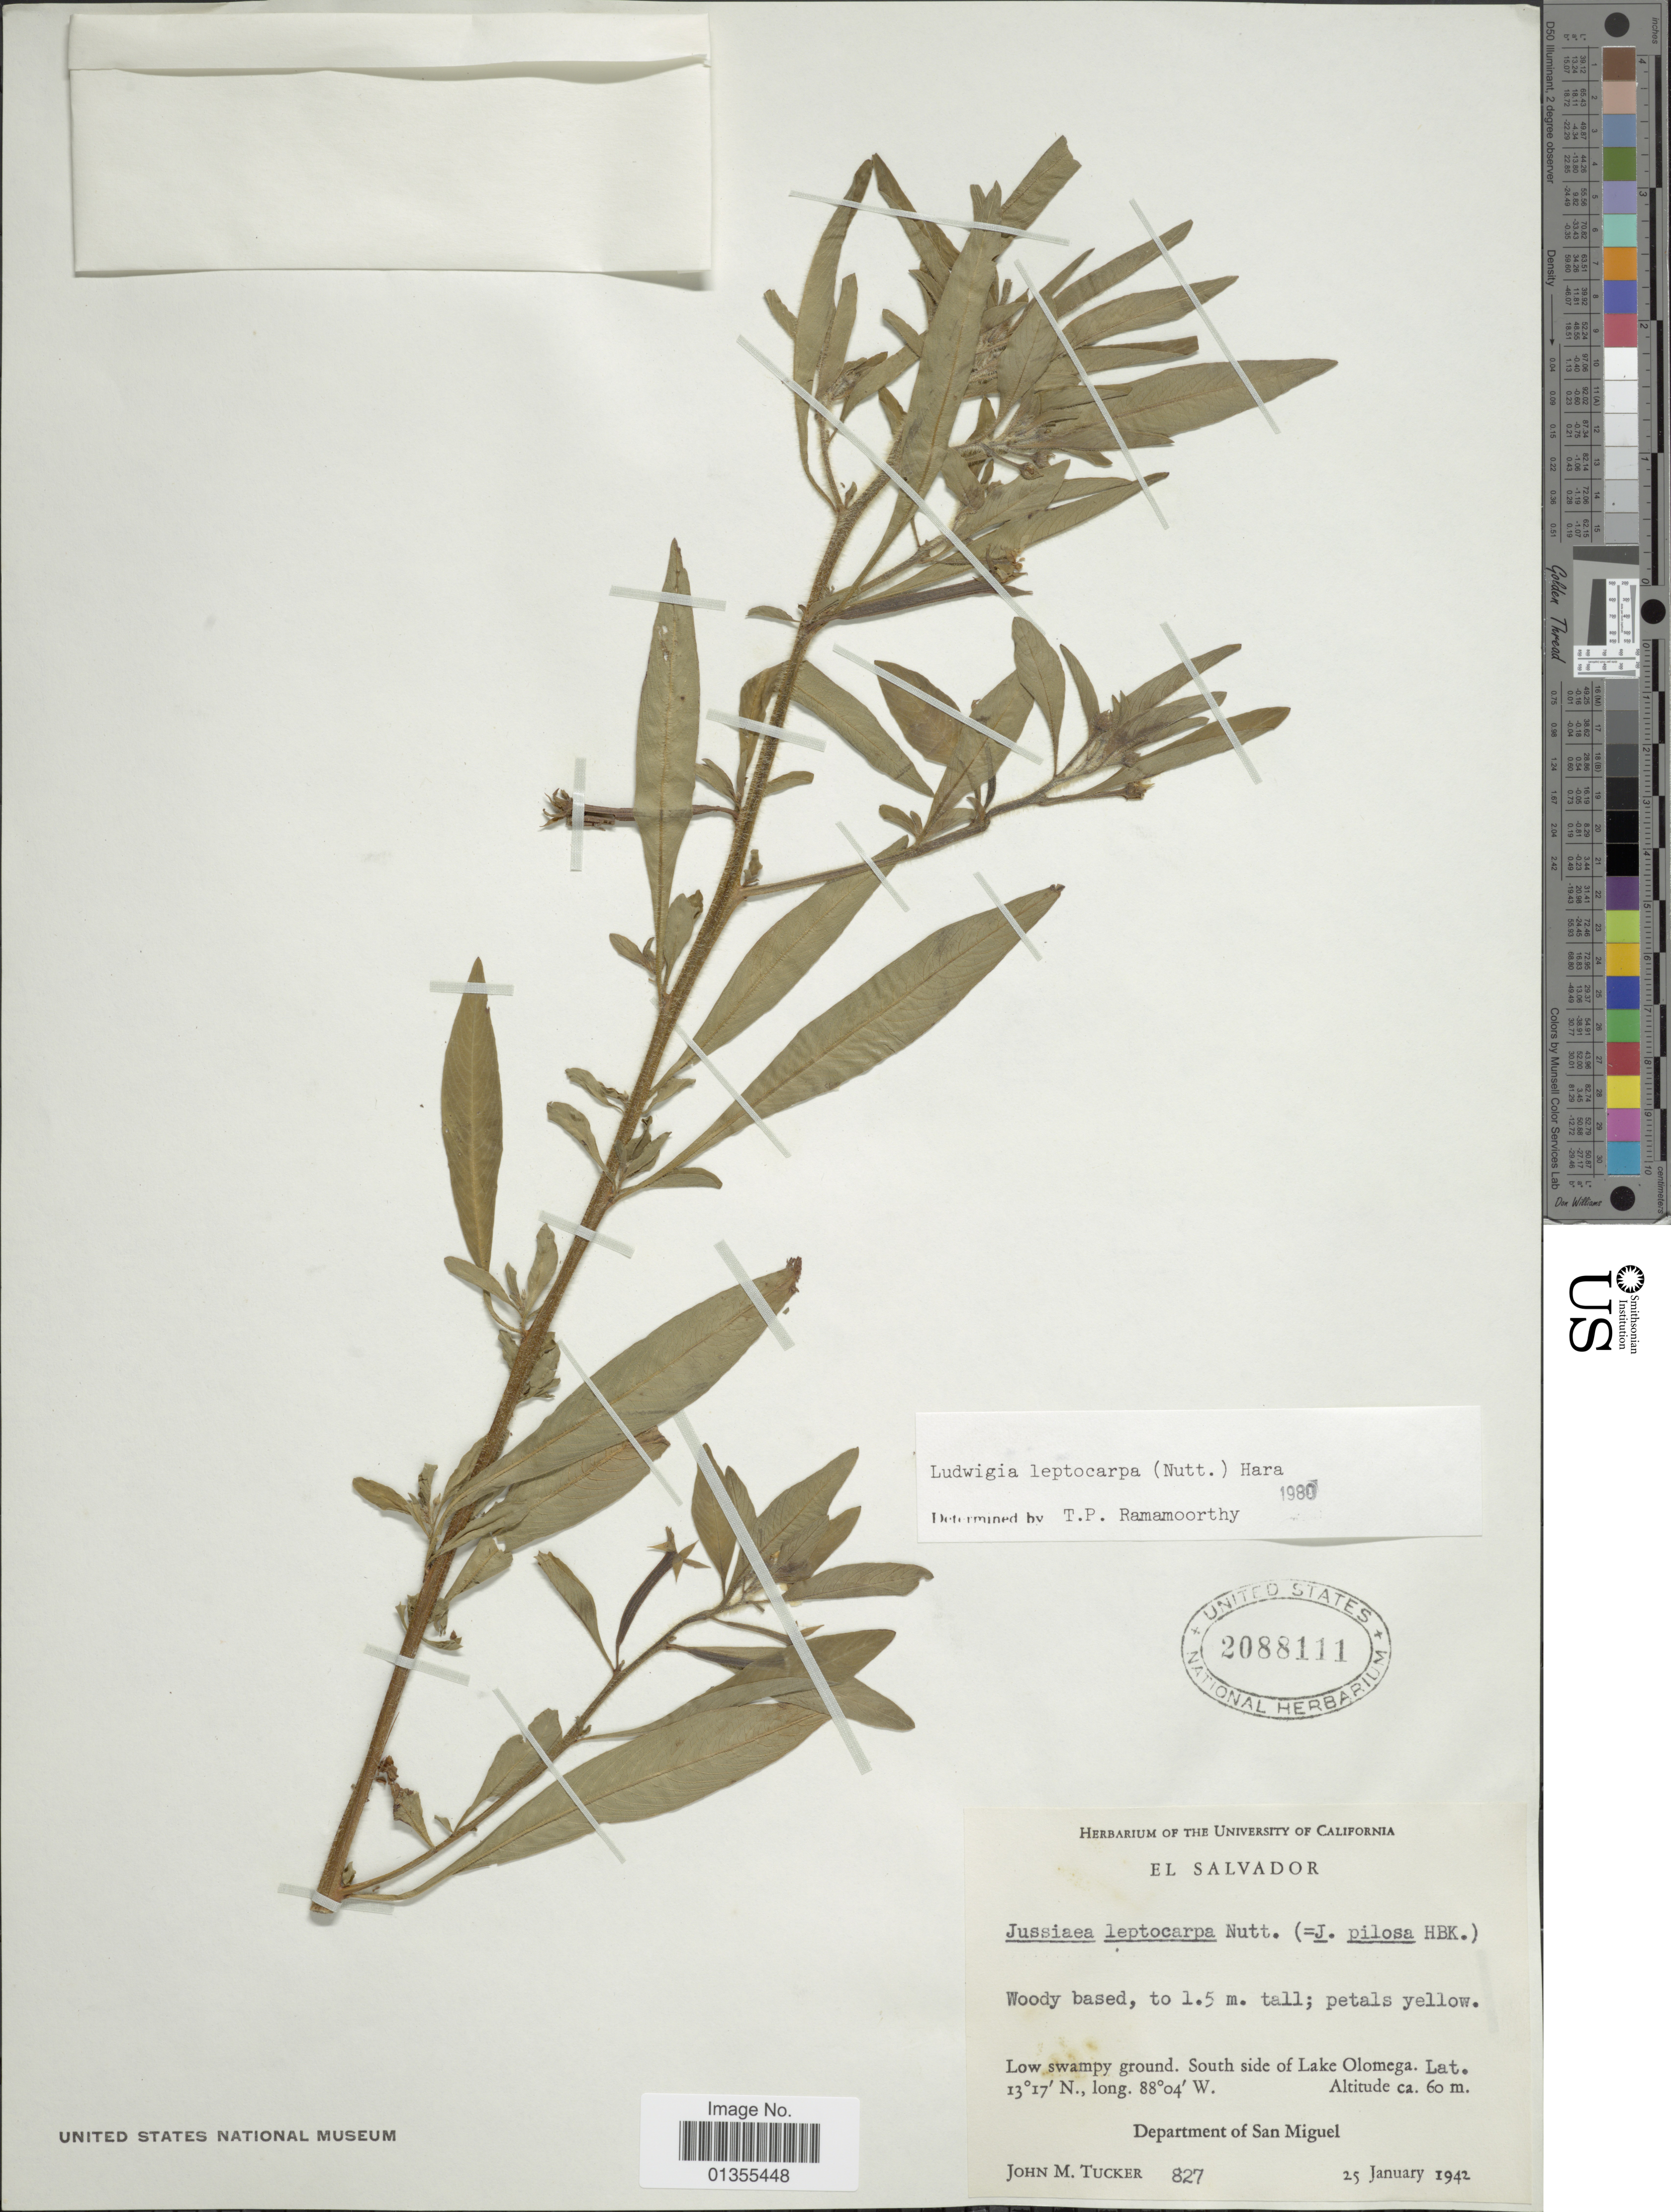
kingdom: Plantae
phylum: Tracheophyta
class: Magnoliopsida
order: Myrtales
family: Onagraceae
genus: Ludwigia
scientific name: Ludwigia leptocarpa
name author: (Nutt.) H. Hara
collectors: J. M. Tucker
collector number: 827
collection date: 1942-01-25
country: El Salvador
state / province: San Miguel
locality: Low swampy ground. South side of Lake Olomega. Department of San Miguel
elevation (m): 60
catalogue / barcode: US 2088111